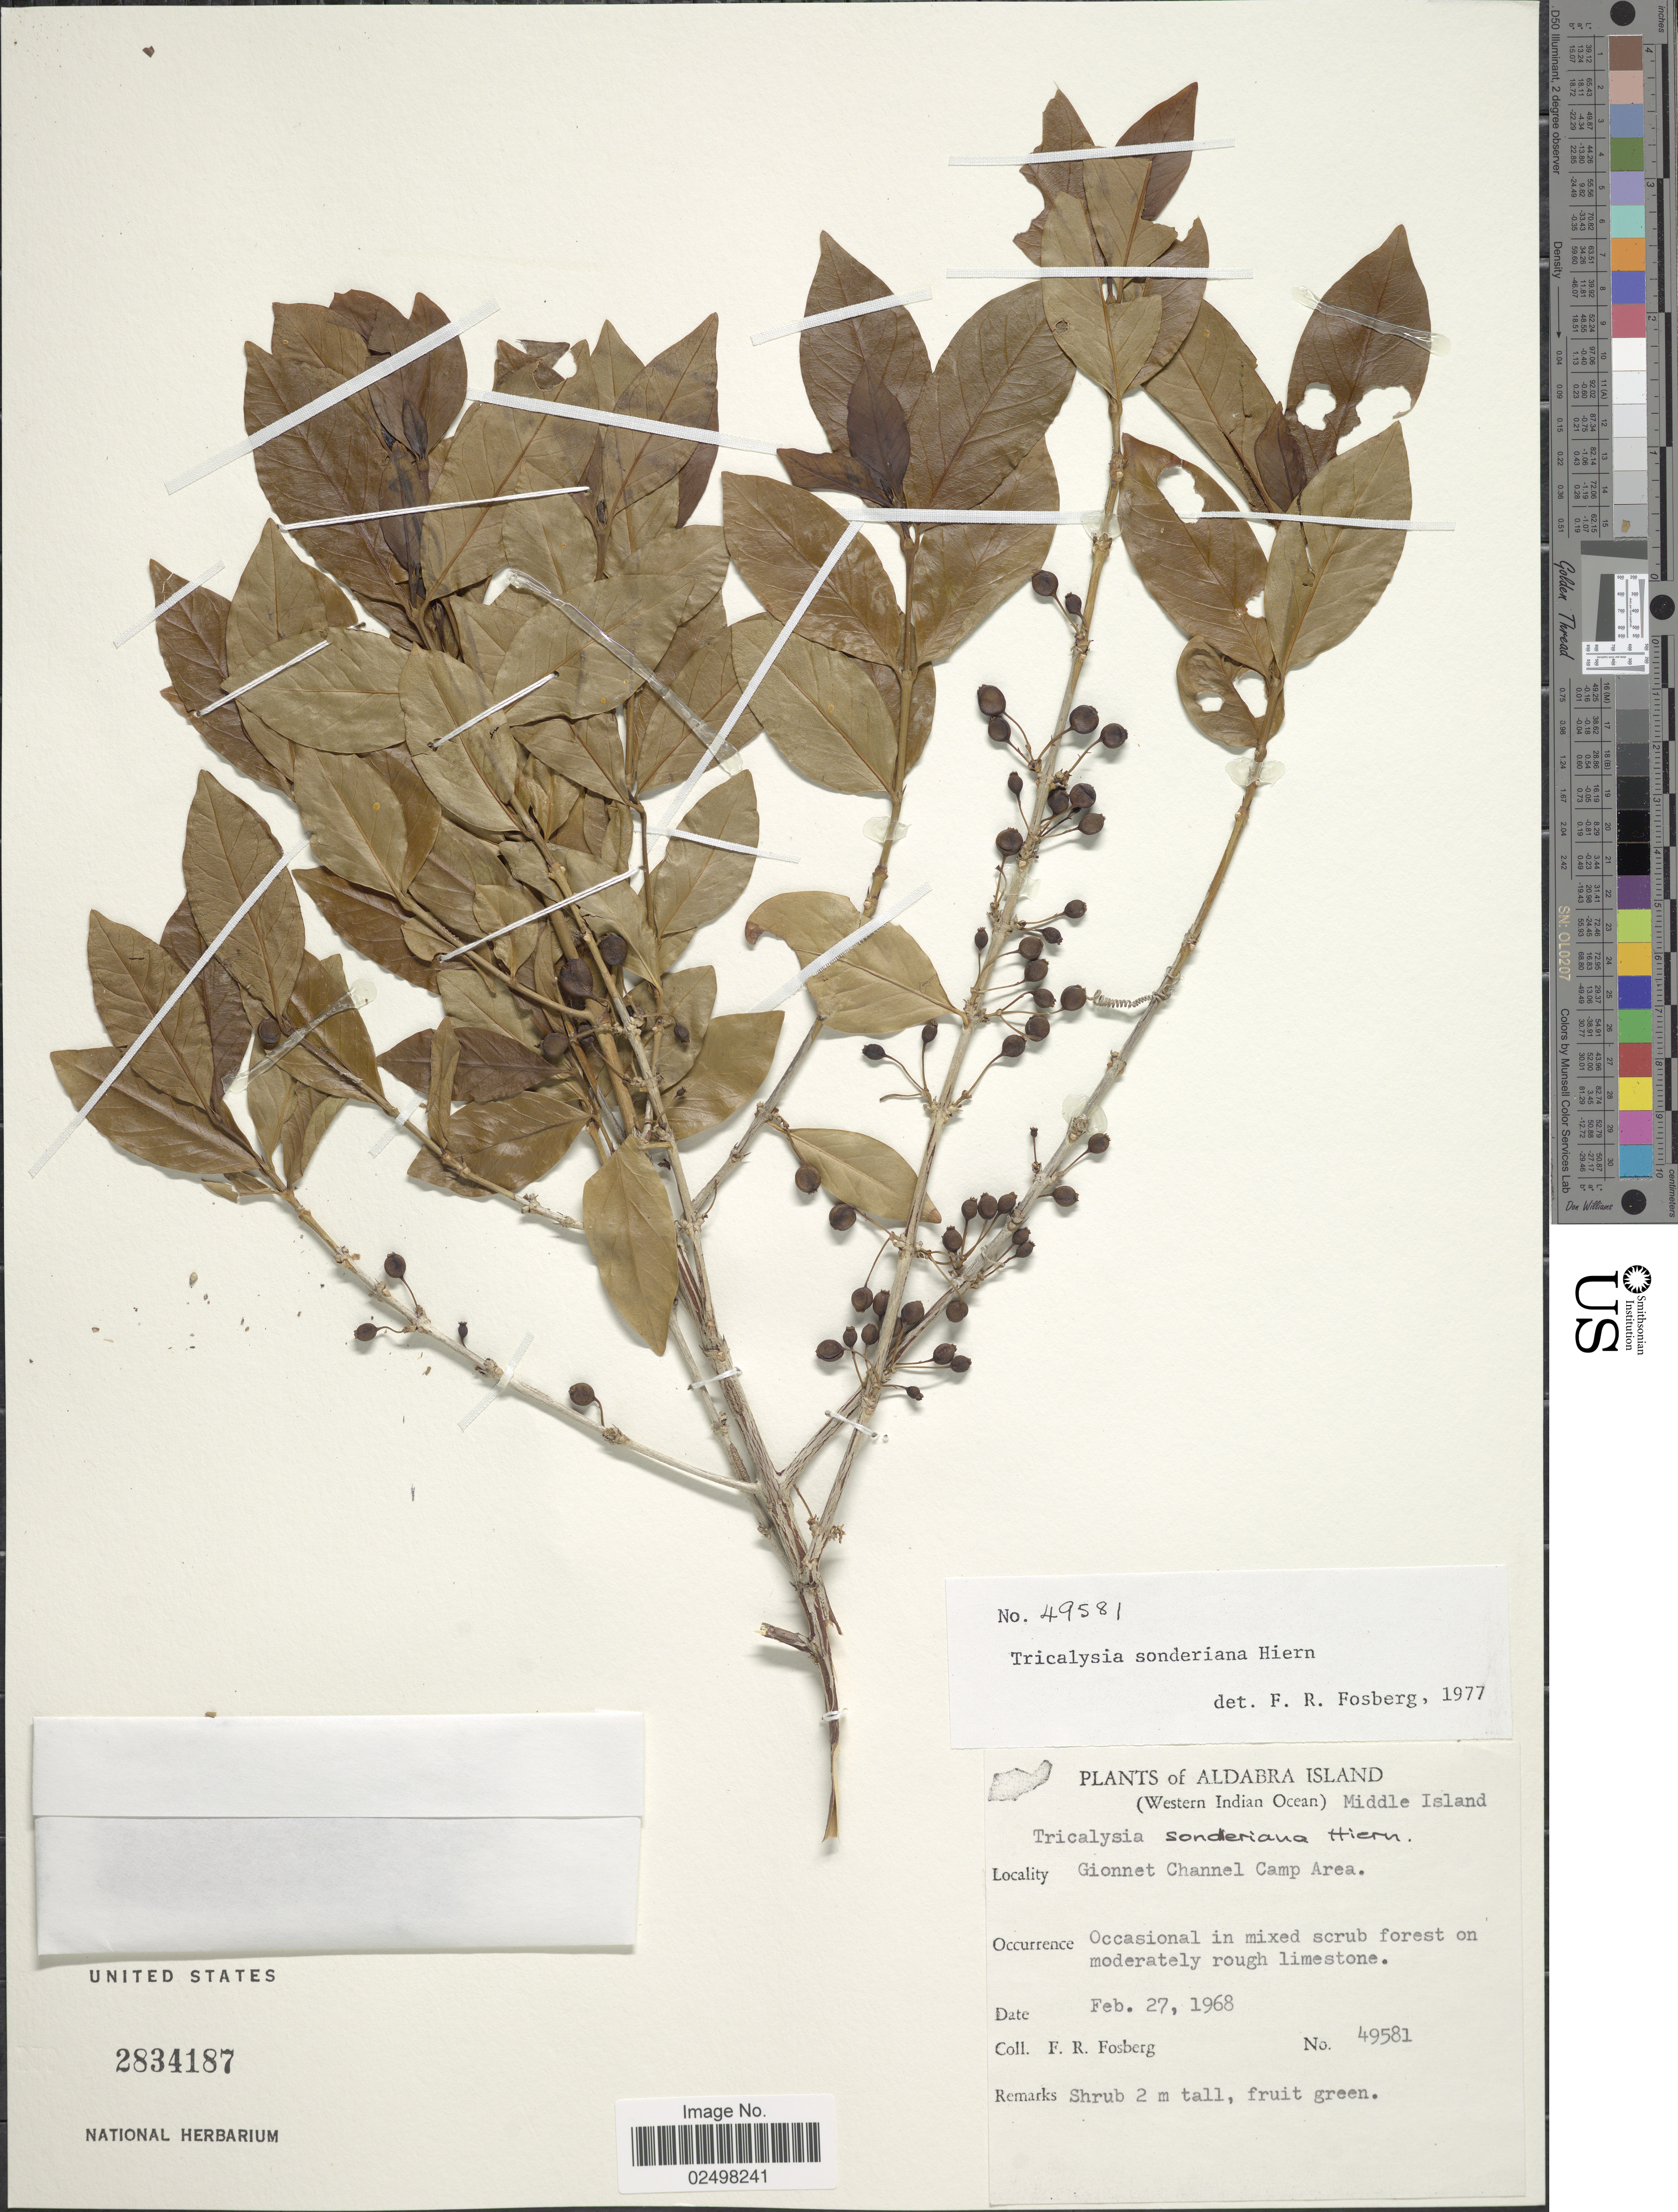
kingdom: Plantae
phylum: Tracheophyta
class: Magnoliopsida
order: Gentianales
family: Rubiaceae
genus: Tricalysia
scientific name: Tricalysia sonderiana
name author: Hiern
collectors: F. R. Fosberg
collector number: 49581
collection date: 1968-02-27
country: Seychelles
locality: Aldabra Island (Western Indian Ocean) Middle Island. Gionnet Channel Camp Area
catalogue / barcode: US 2834187